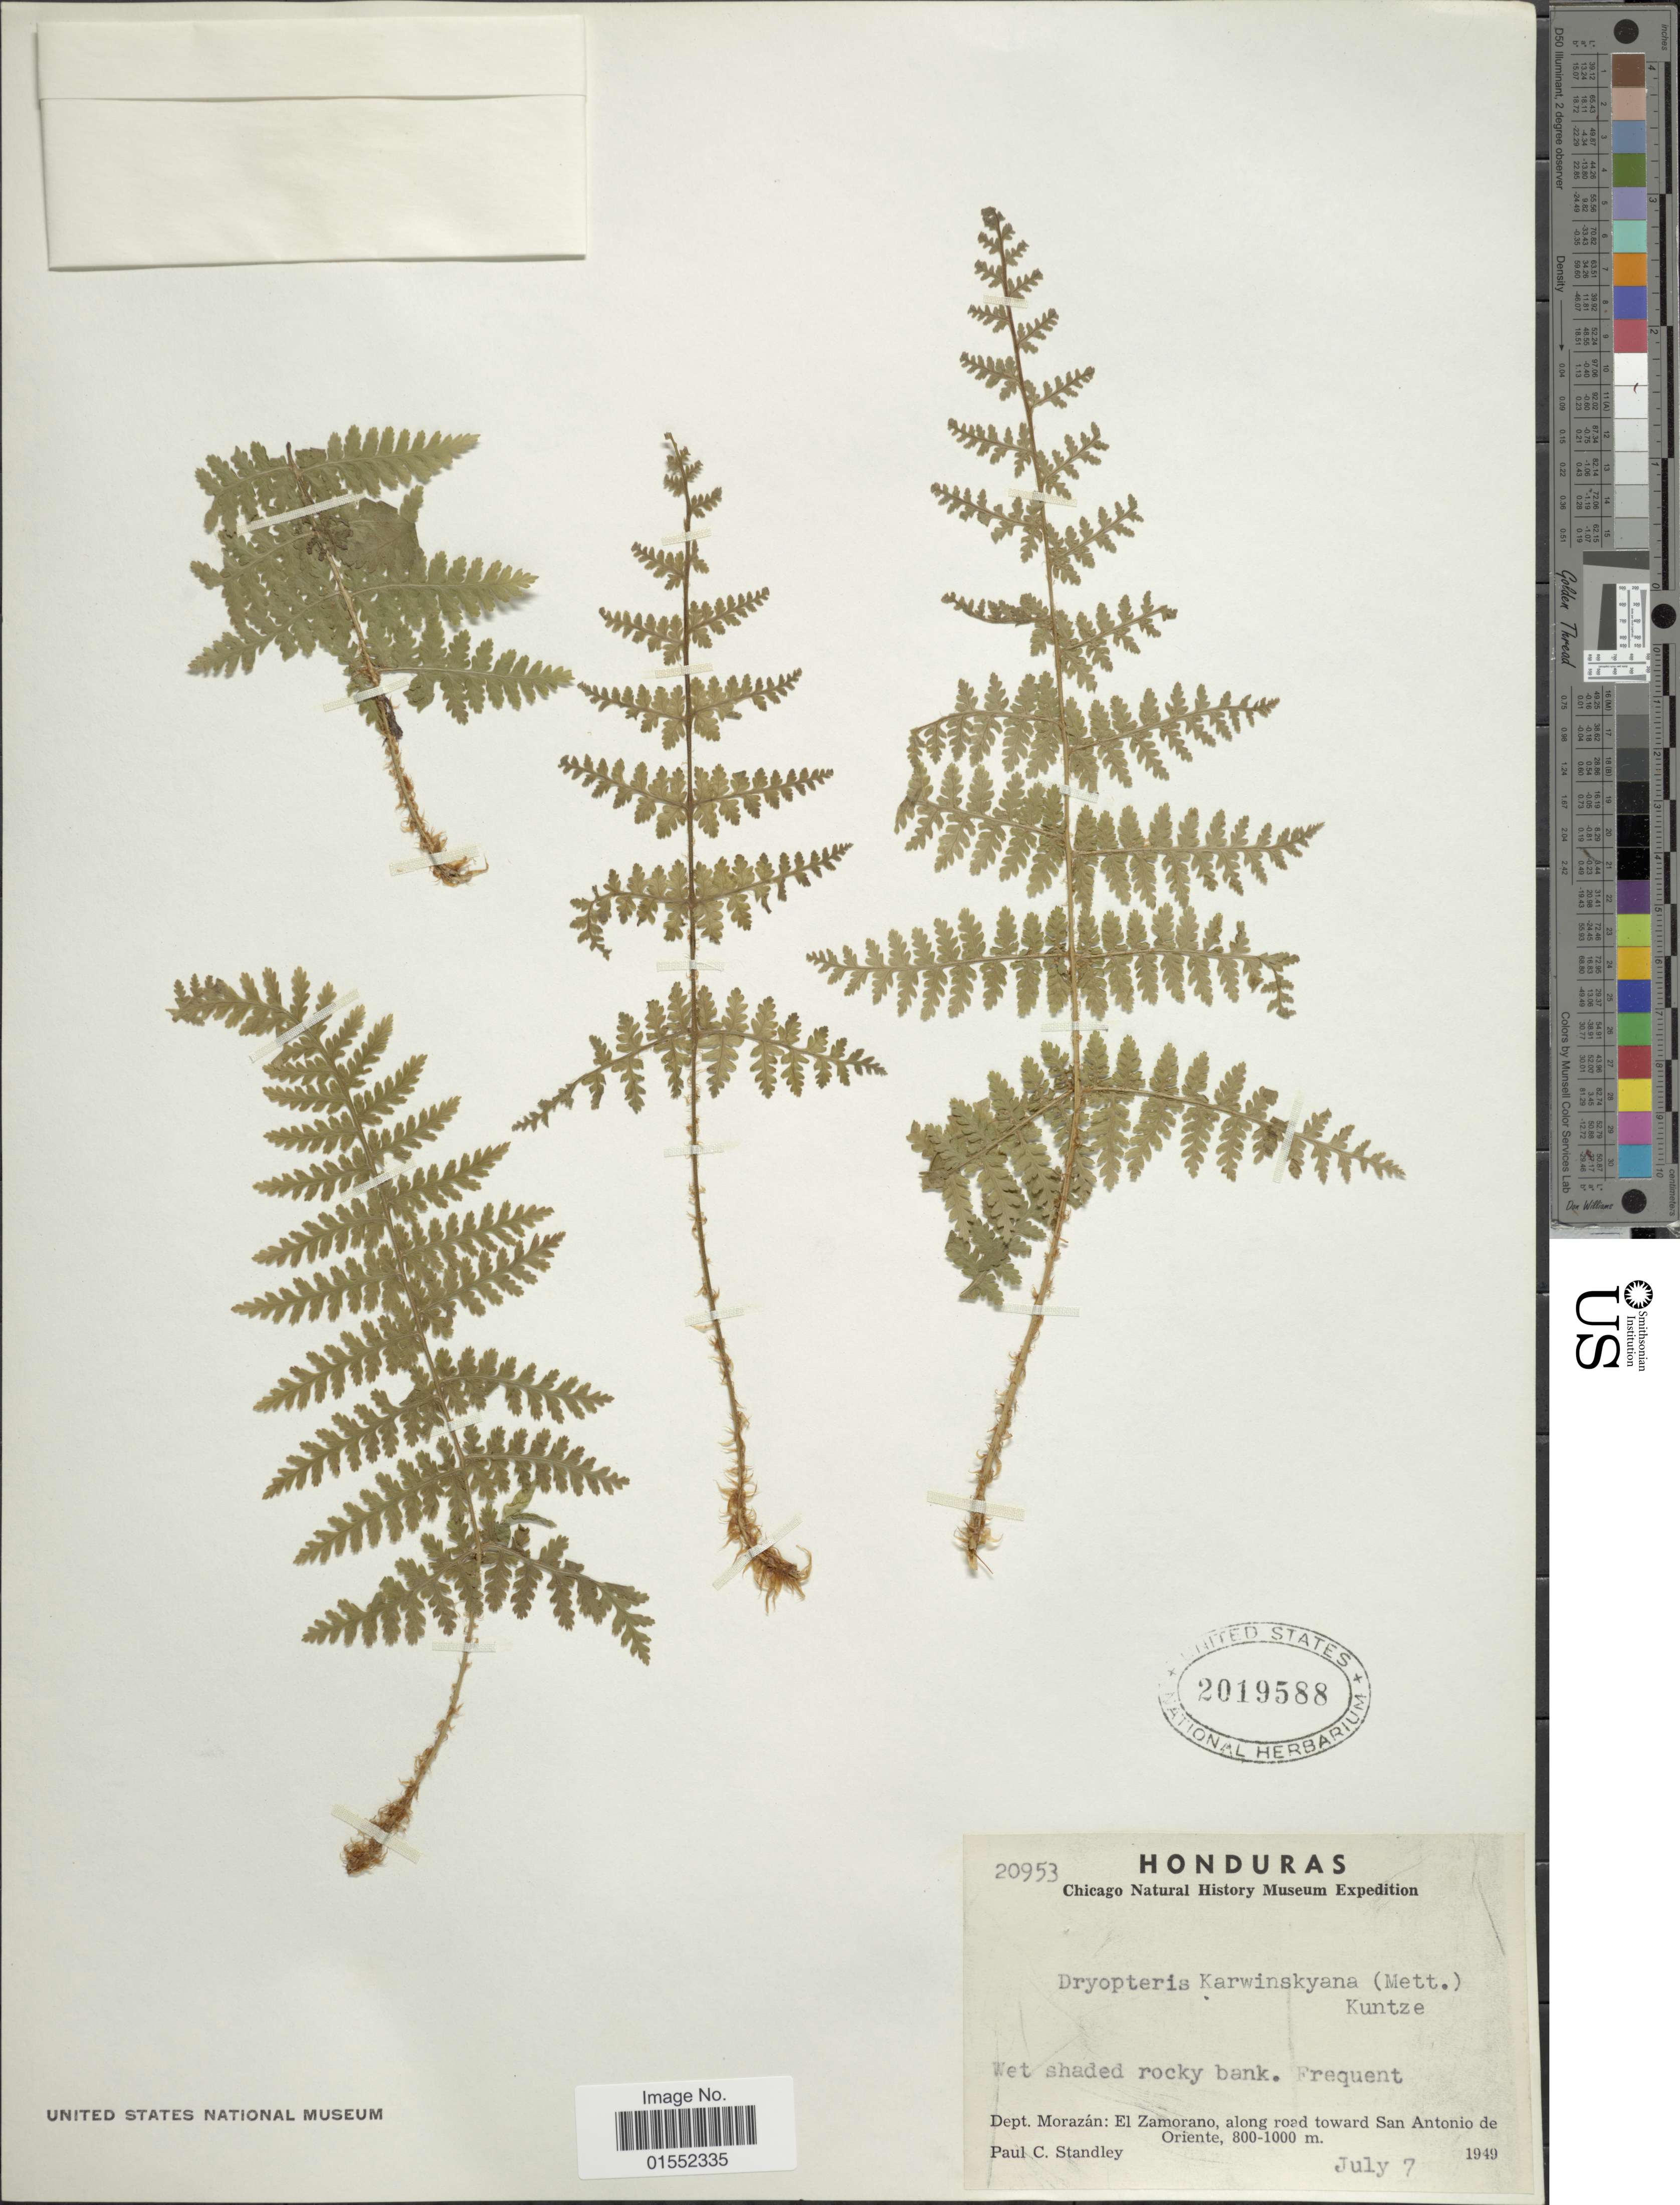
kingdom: Plantae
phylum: Tracheophyta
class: Polypodiopsida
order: Polypodiales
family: Dryopteridaceae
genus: Dryopteris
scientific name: Dryopteris karwinskyana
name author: (Mett.) Kuntze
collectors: P. C. Standley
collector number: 20953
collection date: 1949-07-07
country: Honduras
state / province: Fco. Morazán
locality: El Zamorano, along road toward San Antonio de Oriente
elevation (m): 800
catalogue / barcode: US 2019588